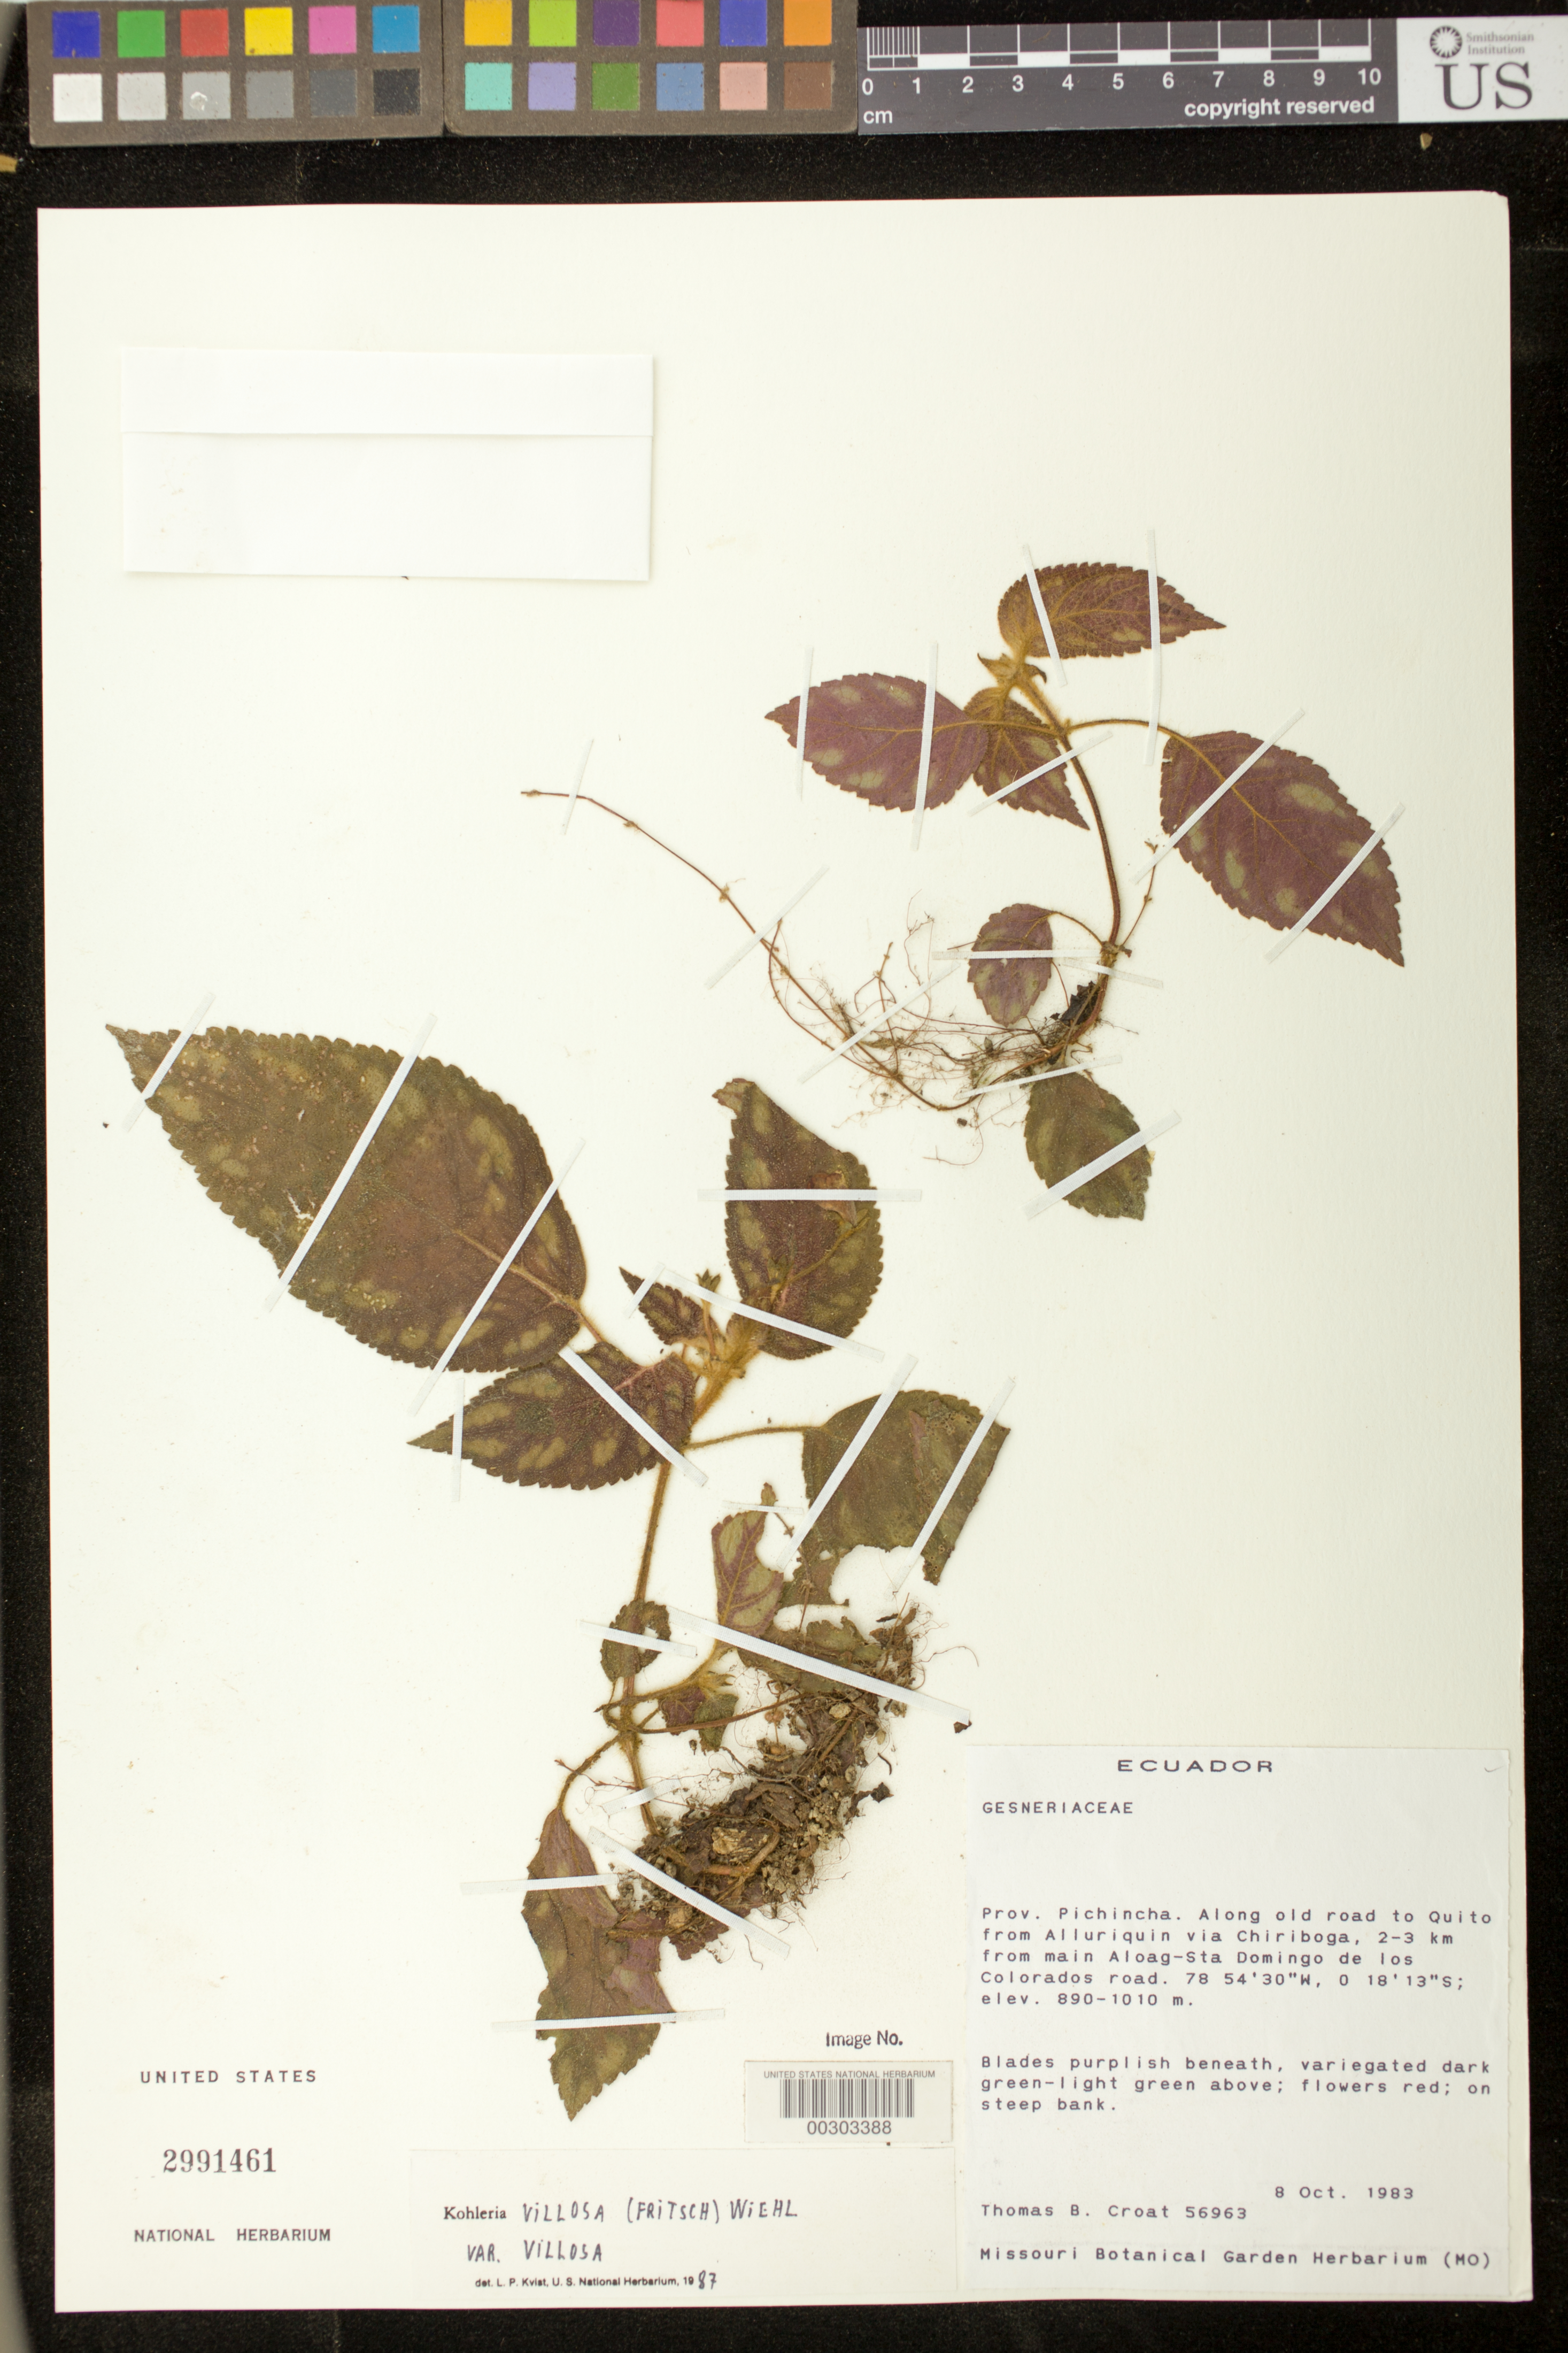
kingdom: Plantae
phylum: Tracheophyta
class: Magnoliopsida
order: Lamiales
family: Gesneriaceae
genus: Kohleria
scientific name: Kohleria villosa var. villosa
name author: (Fritsch) Wiehler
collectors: T. B. Croat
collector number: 56963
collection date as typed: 08 Oct 1983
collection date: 1983-10-08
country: Ecuador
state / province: Pichincha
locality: Along old road to Quito from Alluriquin via Chiriboga, 2-3 km from main Aloag-Sta Domingo de los Colorados road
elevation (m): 890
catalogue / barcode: US 2991461